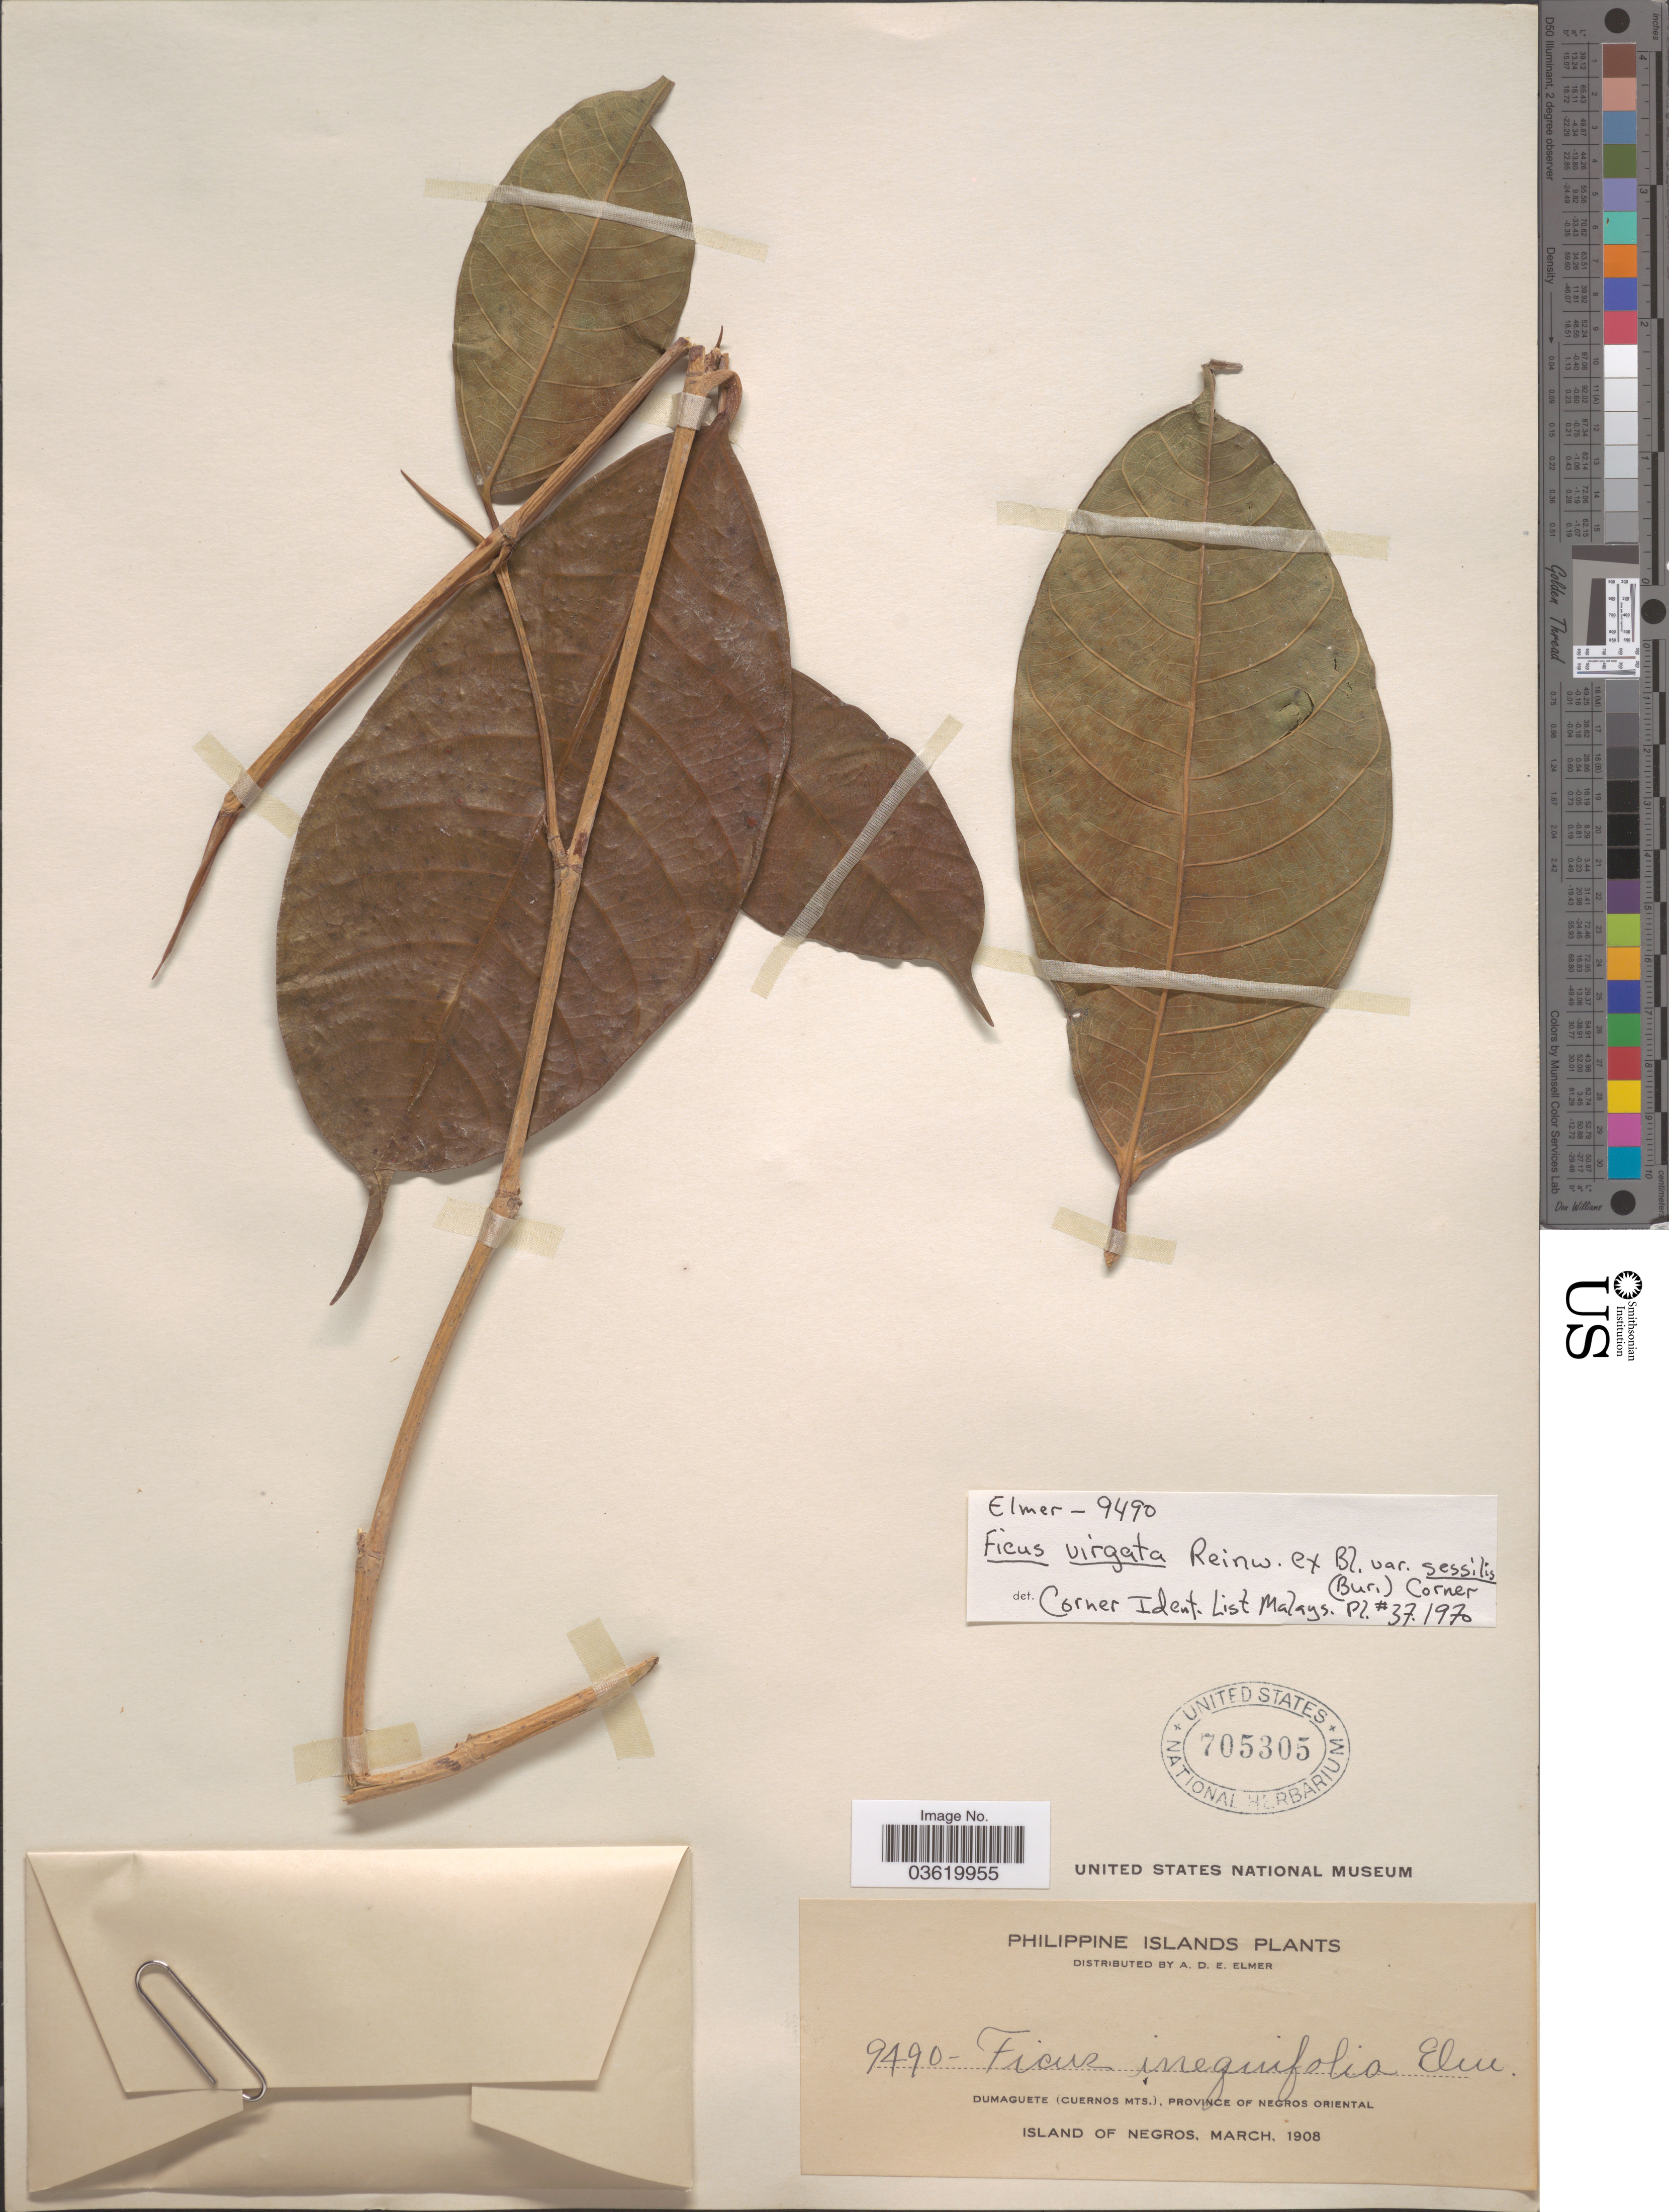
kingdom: Plantae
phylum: Tracheophyta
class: Magnoliopsida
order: Rosales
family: Moraceae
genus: Ficus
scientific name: Ficus virgata var. sessilis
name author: Rienw. ex Blume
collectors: A. D. E. Elmer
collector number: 9490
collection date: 1908-03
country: Philippines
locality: Philippine Islands. Dumaguete (Cuernos Mts.), Province of Negros Oriental. Island of Negros.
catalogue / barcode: US 705305